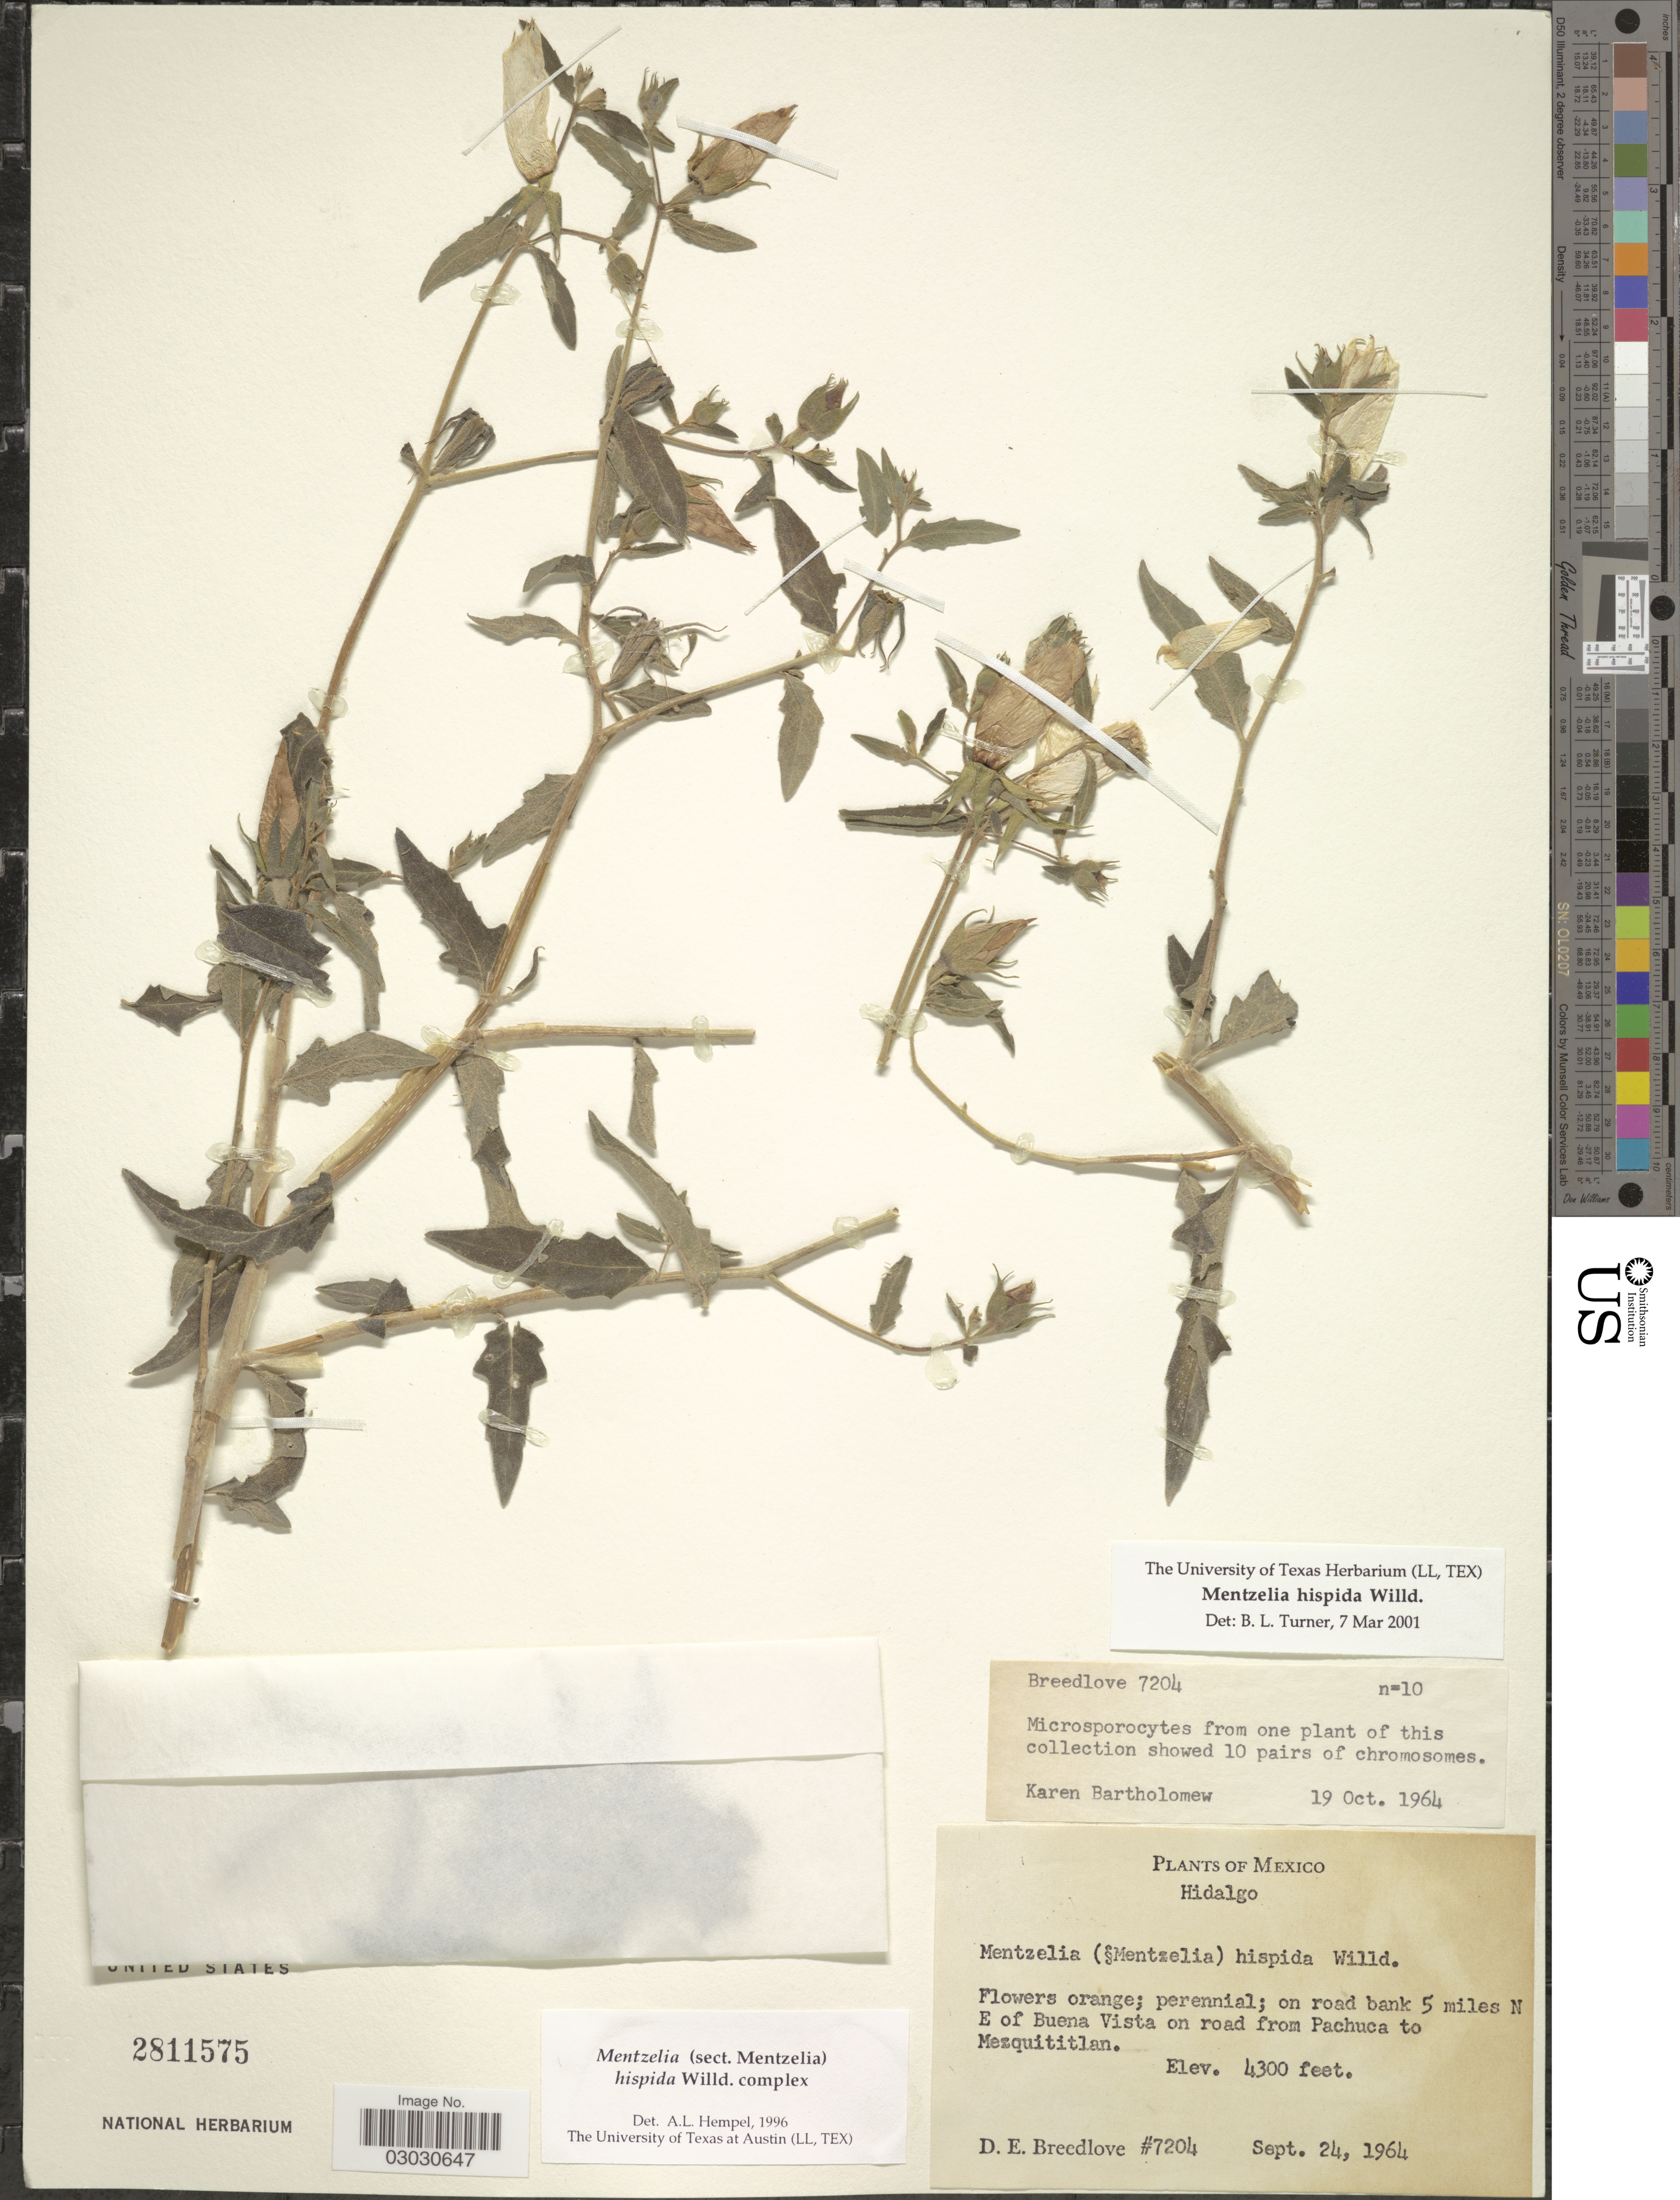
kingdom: Plantae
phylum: Tracheophyta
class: Magnoliopsida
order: Cornales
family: Loasaceae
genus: Mentzelia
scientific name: Mentzelia hispida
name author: Willd.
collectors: D. E. Breedlove & K. Bartholomew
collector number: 7204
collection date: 1964-09-24/1964-10-19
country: Mexico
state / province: Hidalgo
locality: On road bank 5 miles N E of Buena Vista on road from Pachuna to Mezquititlan.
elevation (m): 1311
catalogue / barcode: US 2811575